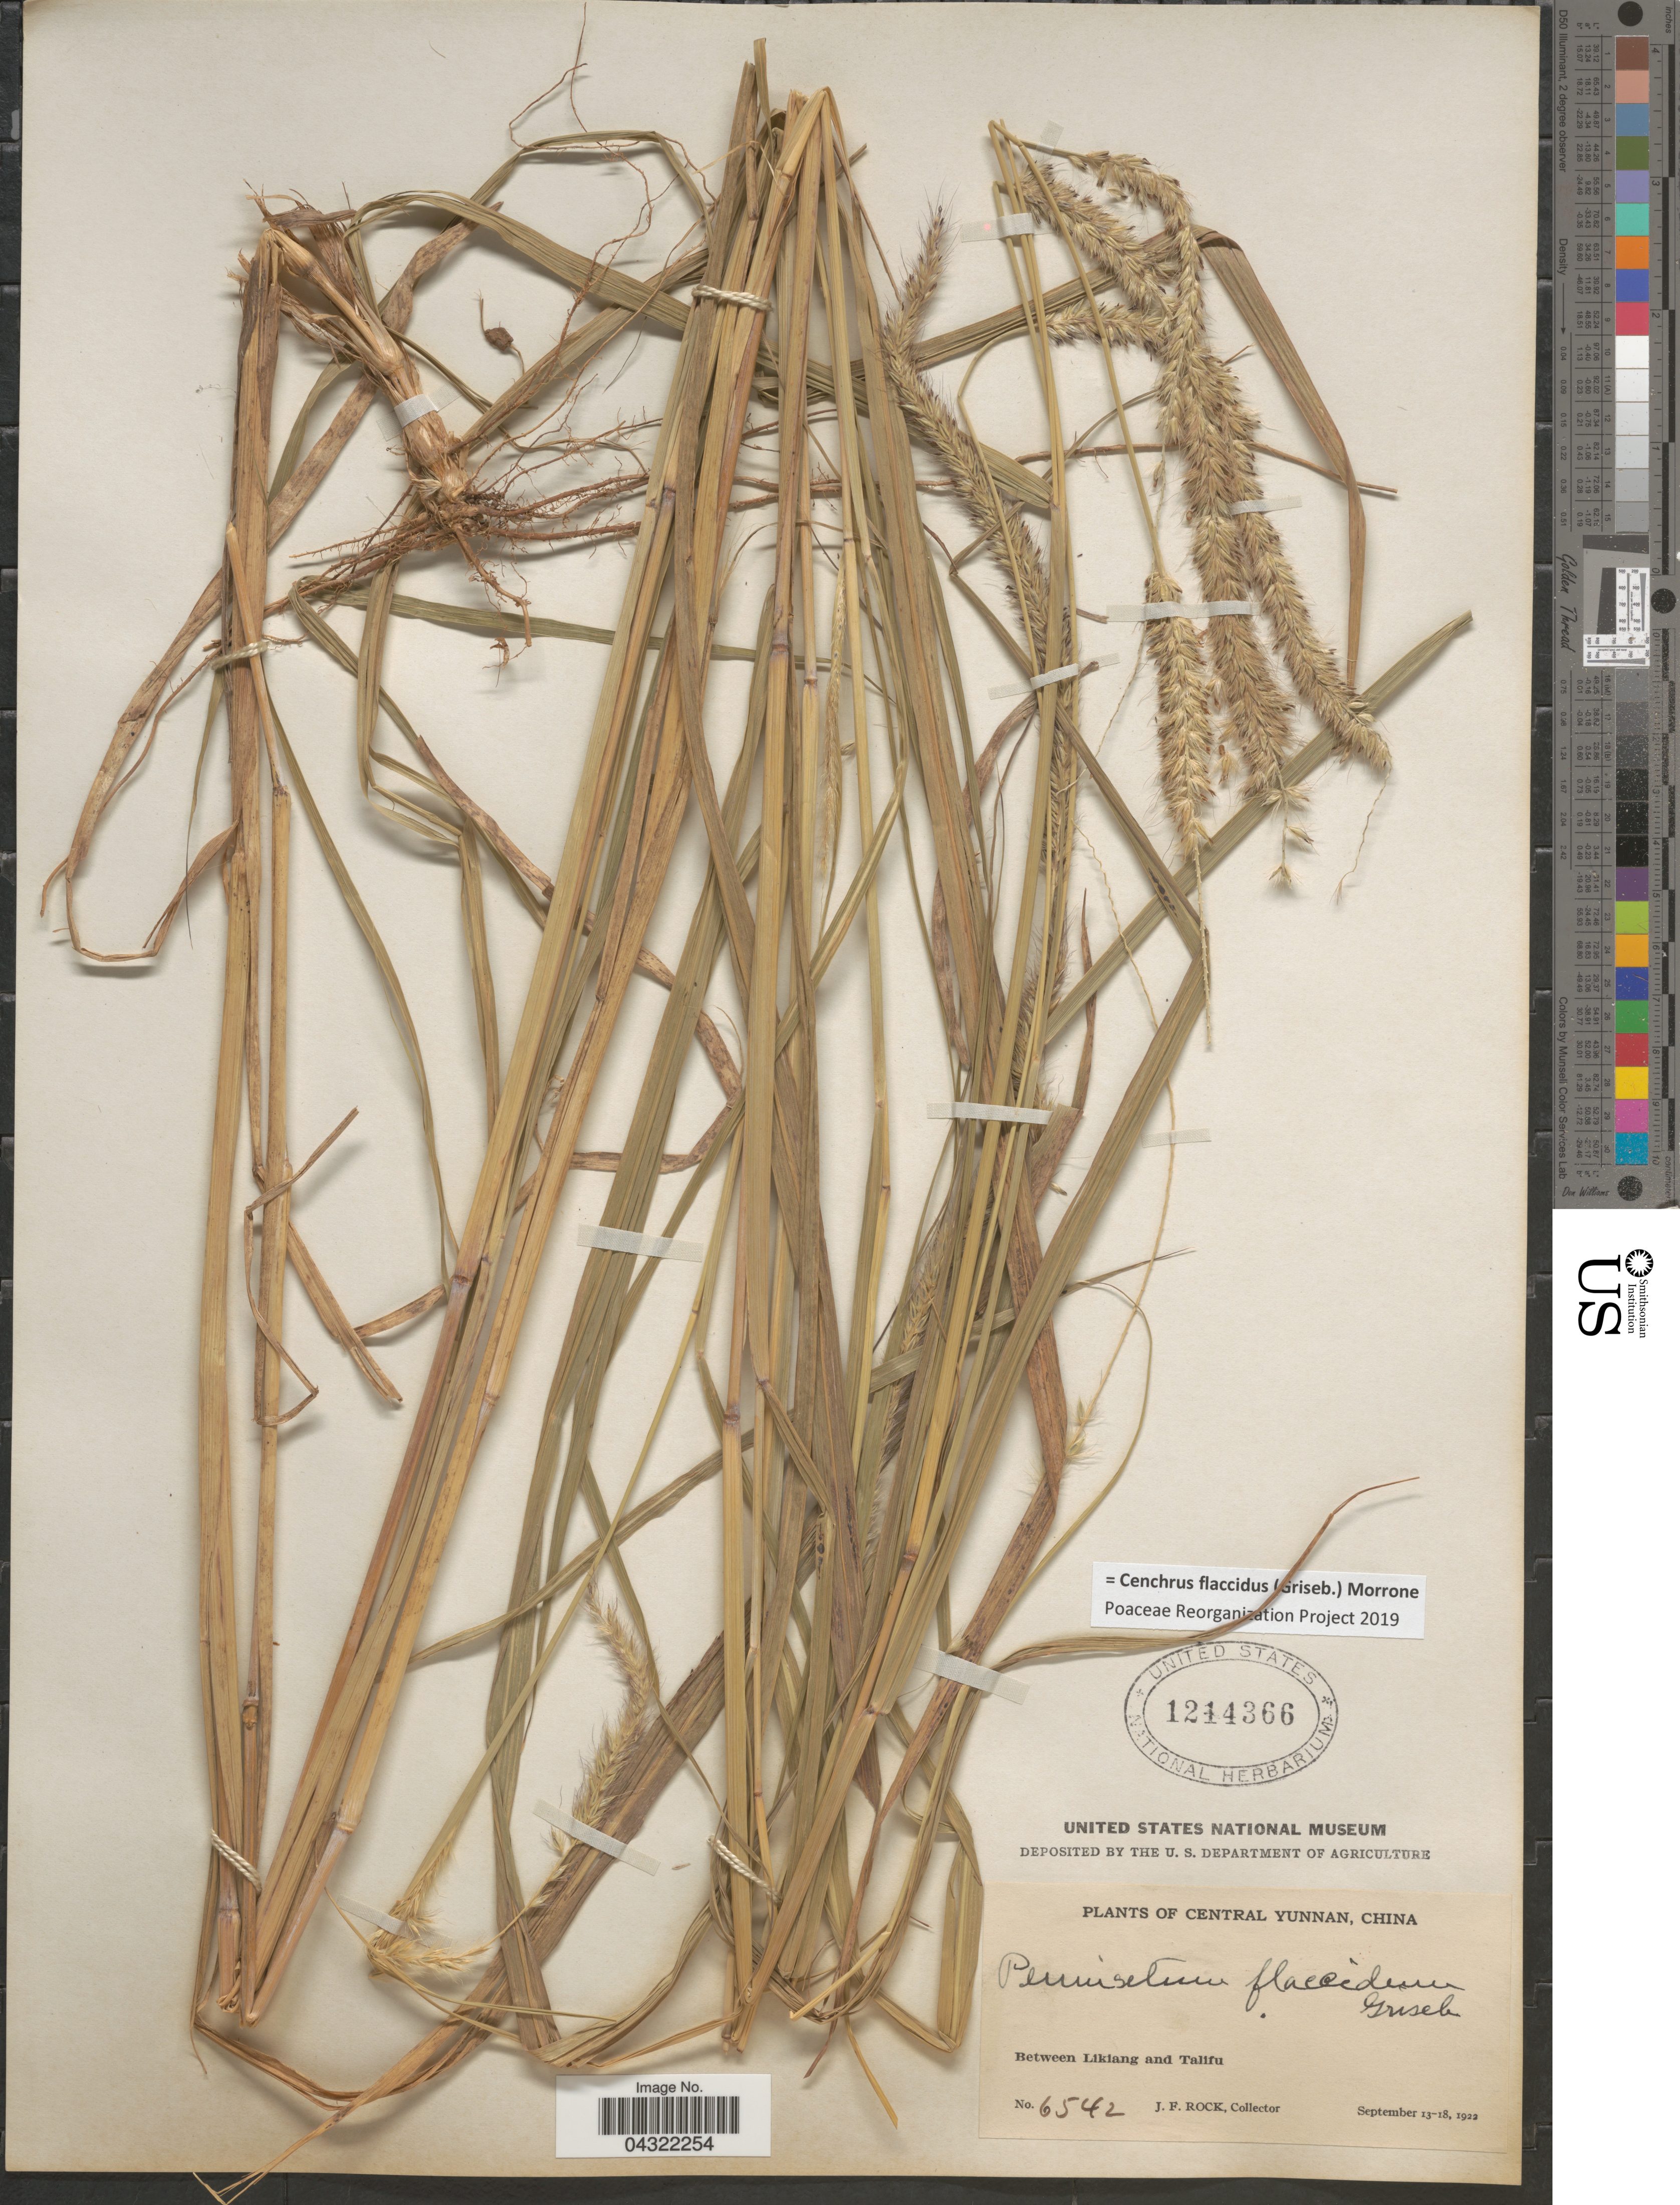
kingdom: Plantae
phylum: Tracheophyta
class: Liliopsida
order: Poales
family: Poaceae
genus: Cenchrus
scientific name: Cenchrus flaccidus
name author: (Griseb.) Morrone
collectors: J. Rock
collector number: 6542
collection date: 1922-09-13/1922-09-18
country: China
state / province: Yunnan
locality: Central Yunnan. Between Likiang and Talifu.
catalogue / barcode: US 1214366